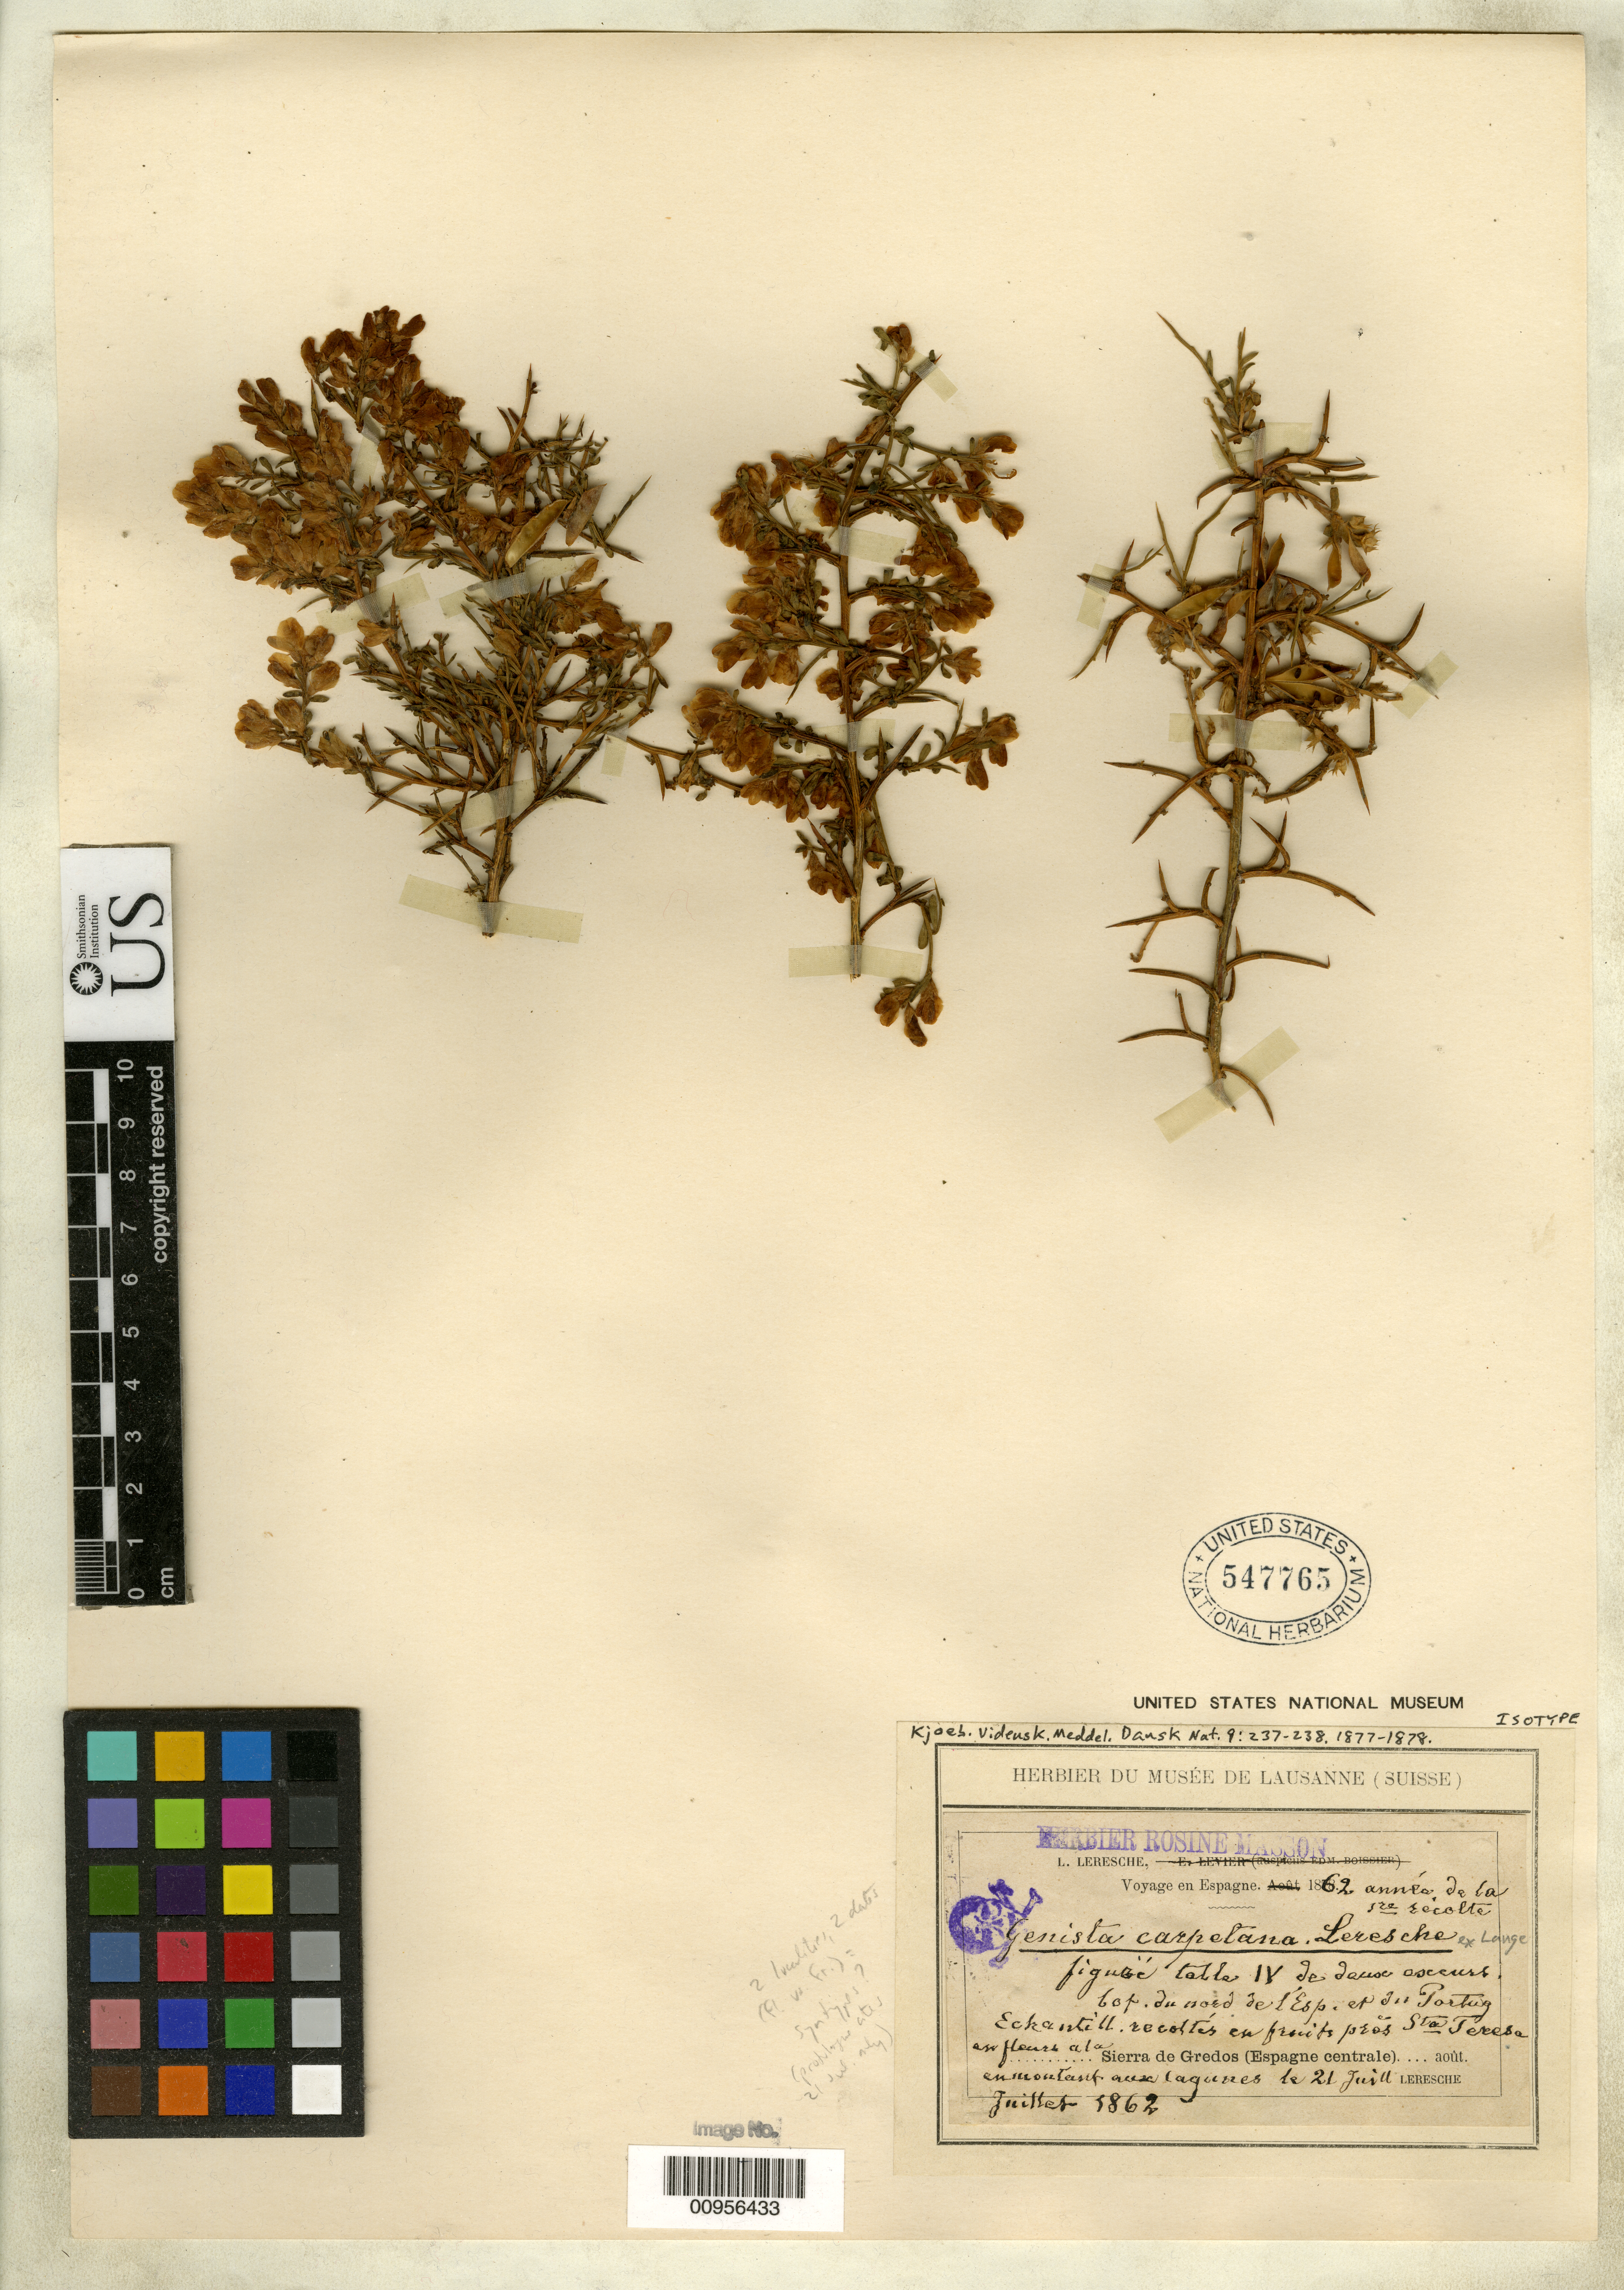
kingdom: Plantae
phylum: Tracheophyta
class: Magnoliopsida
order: Fabales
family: Fabaceae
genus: Genista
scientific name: Genista carpetana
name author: Leresche ex Lange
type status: Syntype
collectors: L. Leresche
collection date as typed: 21 Jul 1862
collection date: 1862-07-21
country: Spain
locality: Echantill. Recoltés en fruits près Sta. Teresa/ en fleurs a la Sierra de Gredos (Espagne centrale)…aout. [Protologue, "In montibus Castellanis Sierra de Gredos inter lacunam et Hoyo de Pino"]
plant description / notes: Protologue cites only July collection, but label suggests flowering & fruiting material collected at different localities and on different dates.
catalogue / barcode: US 547765